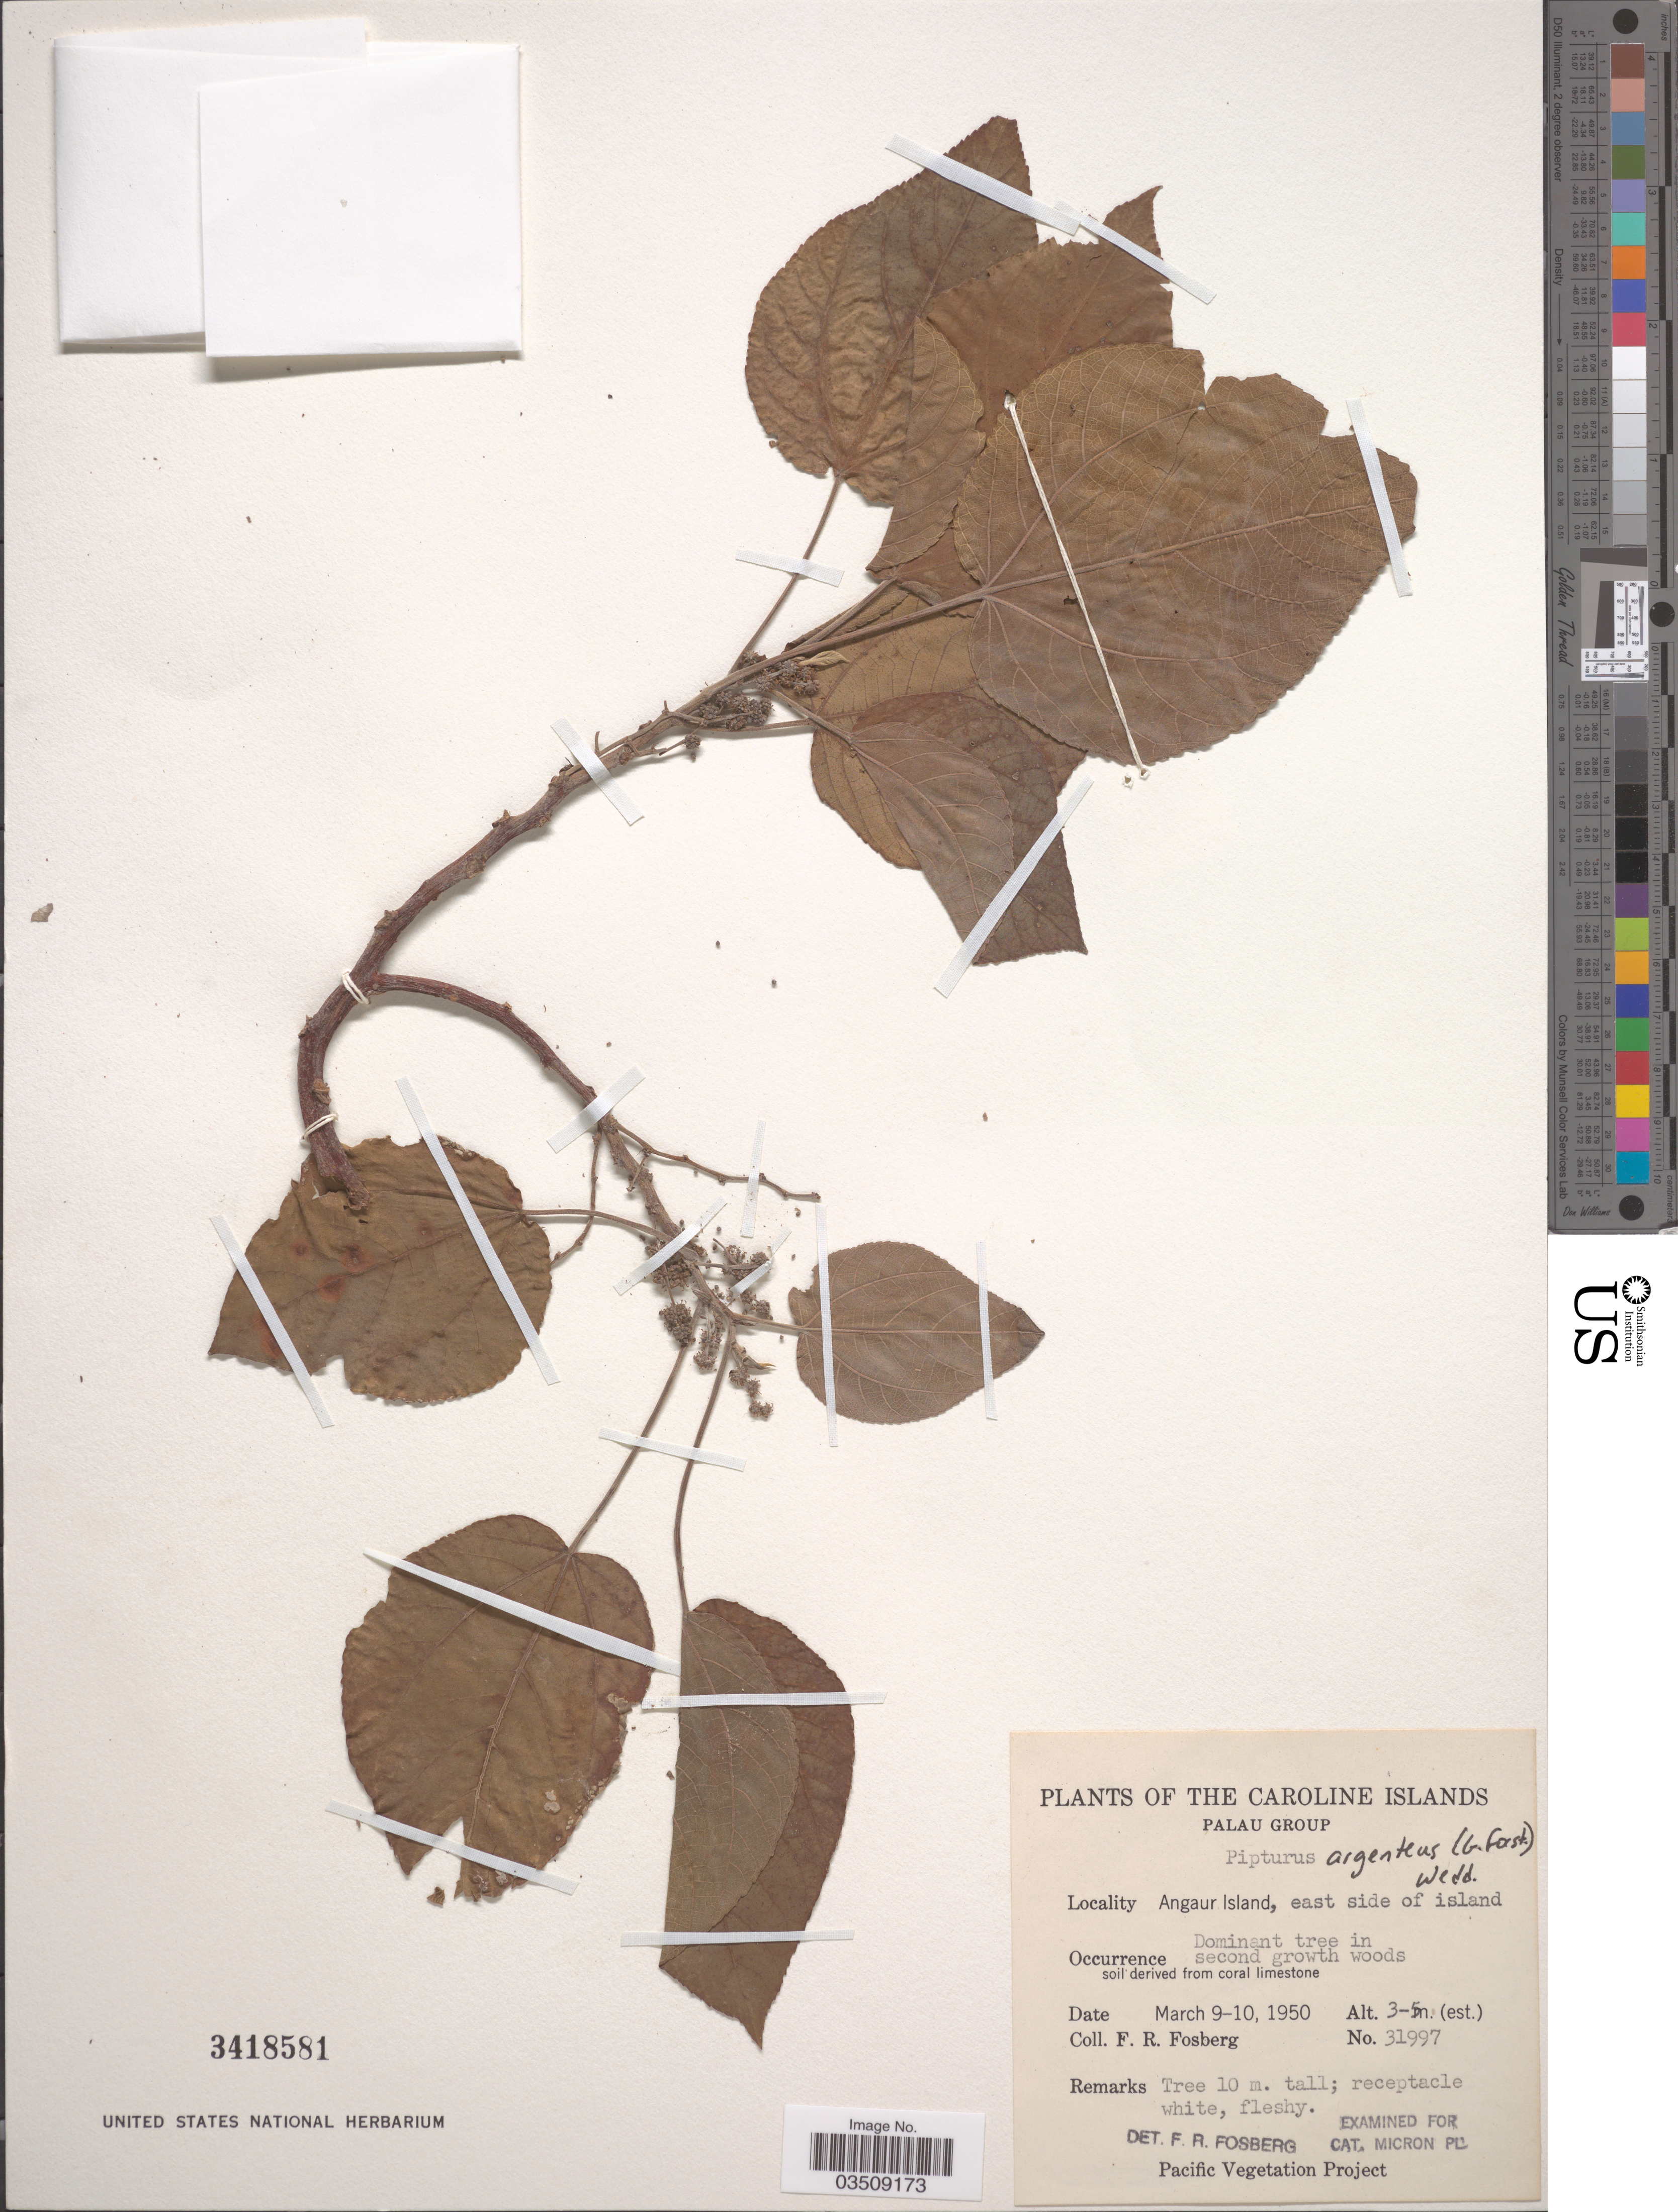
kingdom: Plantae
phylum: Tracheophyta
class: Magnoliopsida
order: Rosales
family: Urticaceae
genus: Pipturus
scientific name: Pipturus argenteus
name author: (G. Forst.) Wedd.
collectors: F. R. Fosberg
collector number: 31997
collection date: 1950-03-09/1950-03-10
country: Palau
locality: Caroline Islands. Palau Group. Angaur Island, east side of island.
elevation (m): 3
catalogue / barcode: US 3418581